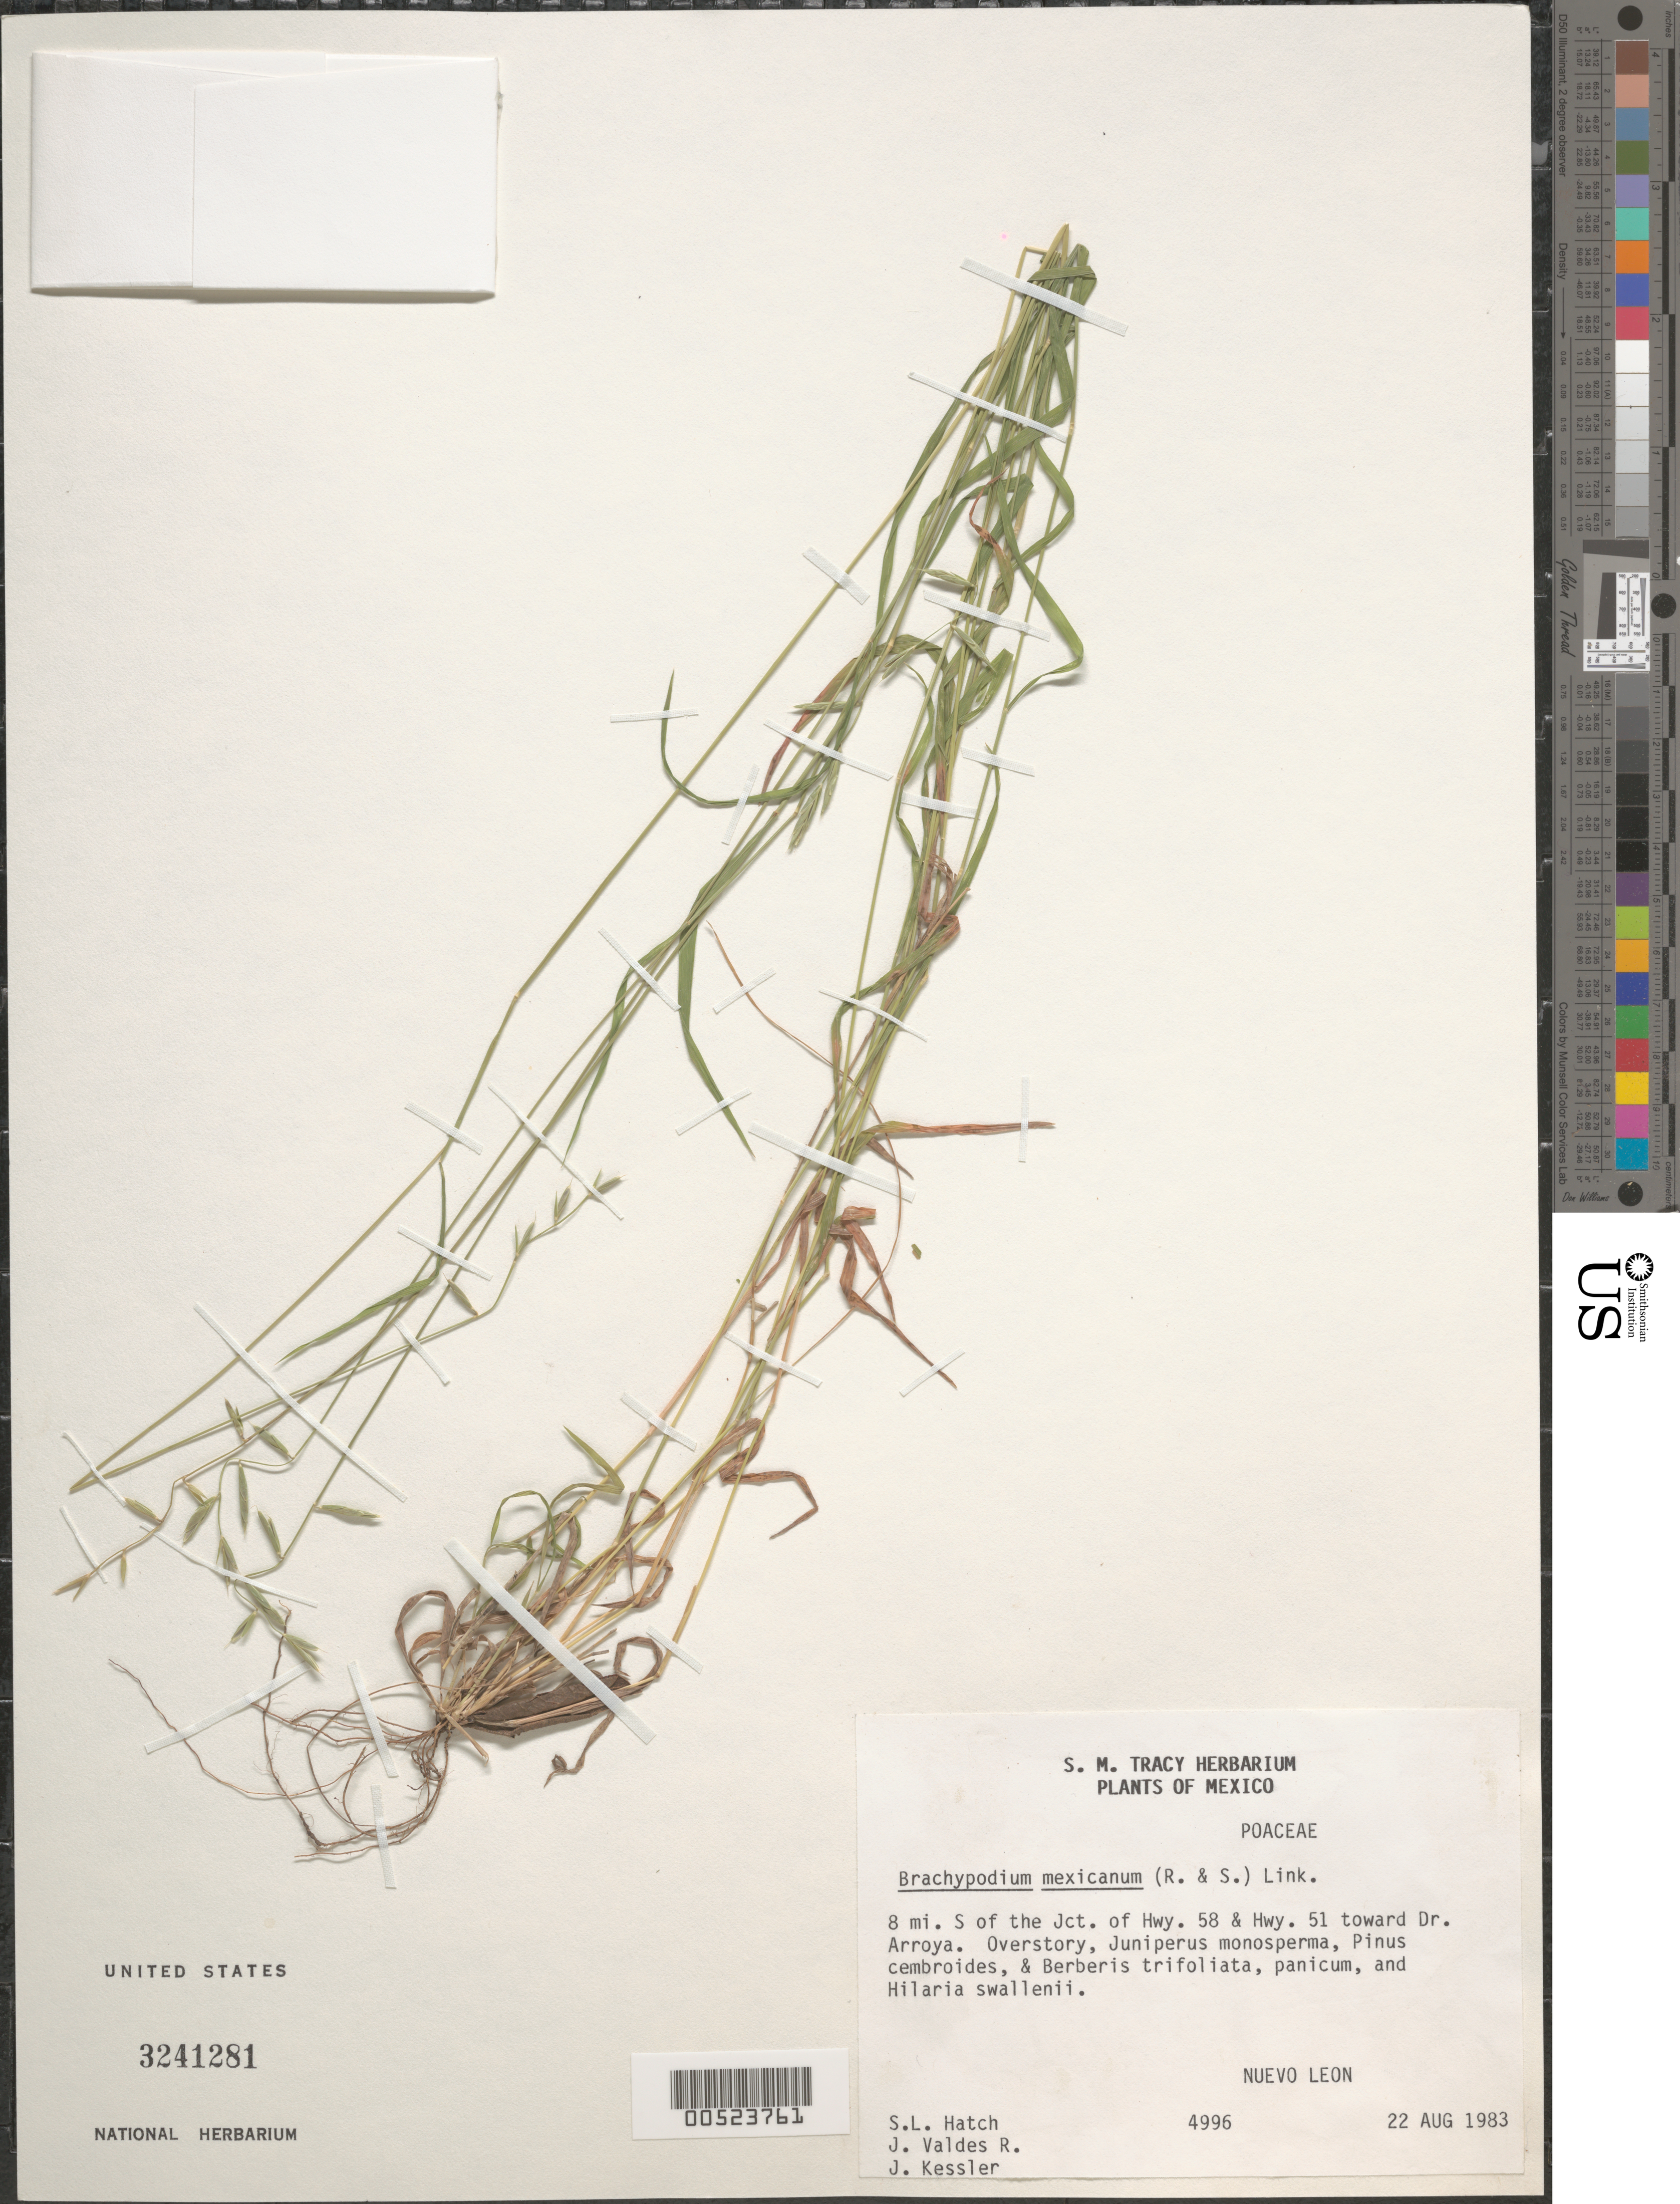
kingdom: Plantae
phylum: Tracheophyta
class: Liliopsida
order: Poales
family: Poaceae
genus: Brachypodium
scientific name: Brachypodium mexicanum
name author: (Roem. & Schult.) Link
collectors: S. Hatch, J. Valdés-Reyna & J. Kessler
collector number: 4996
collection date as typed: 22 Aug 1983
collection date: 1983-08-22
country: Mexico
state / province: Nuevo León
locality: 8 mi S of Jct of Hwy 58 and Hwy 51 toward Dr. Arroya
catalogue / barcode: US 3241281